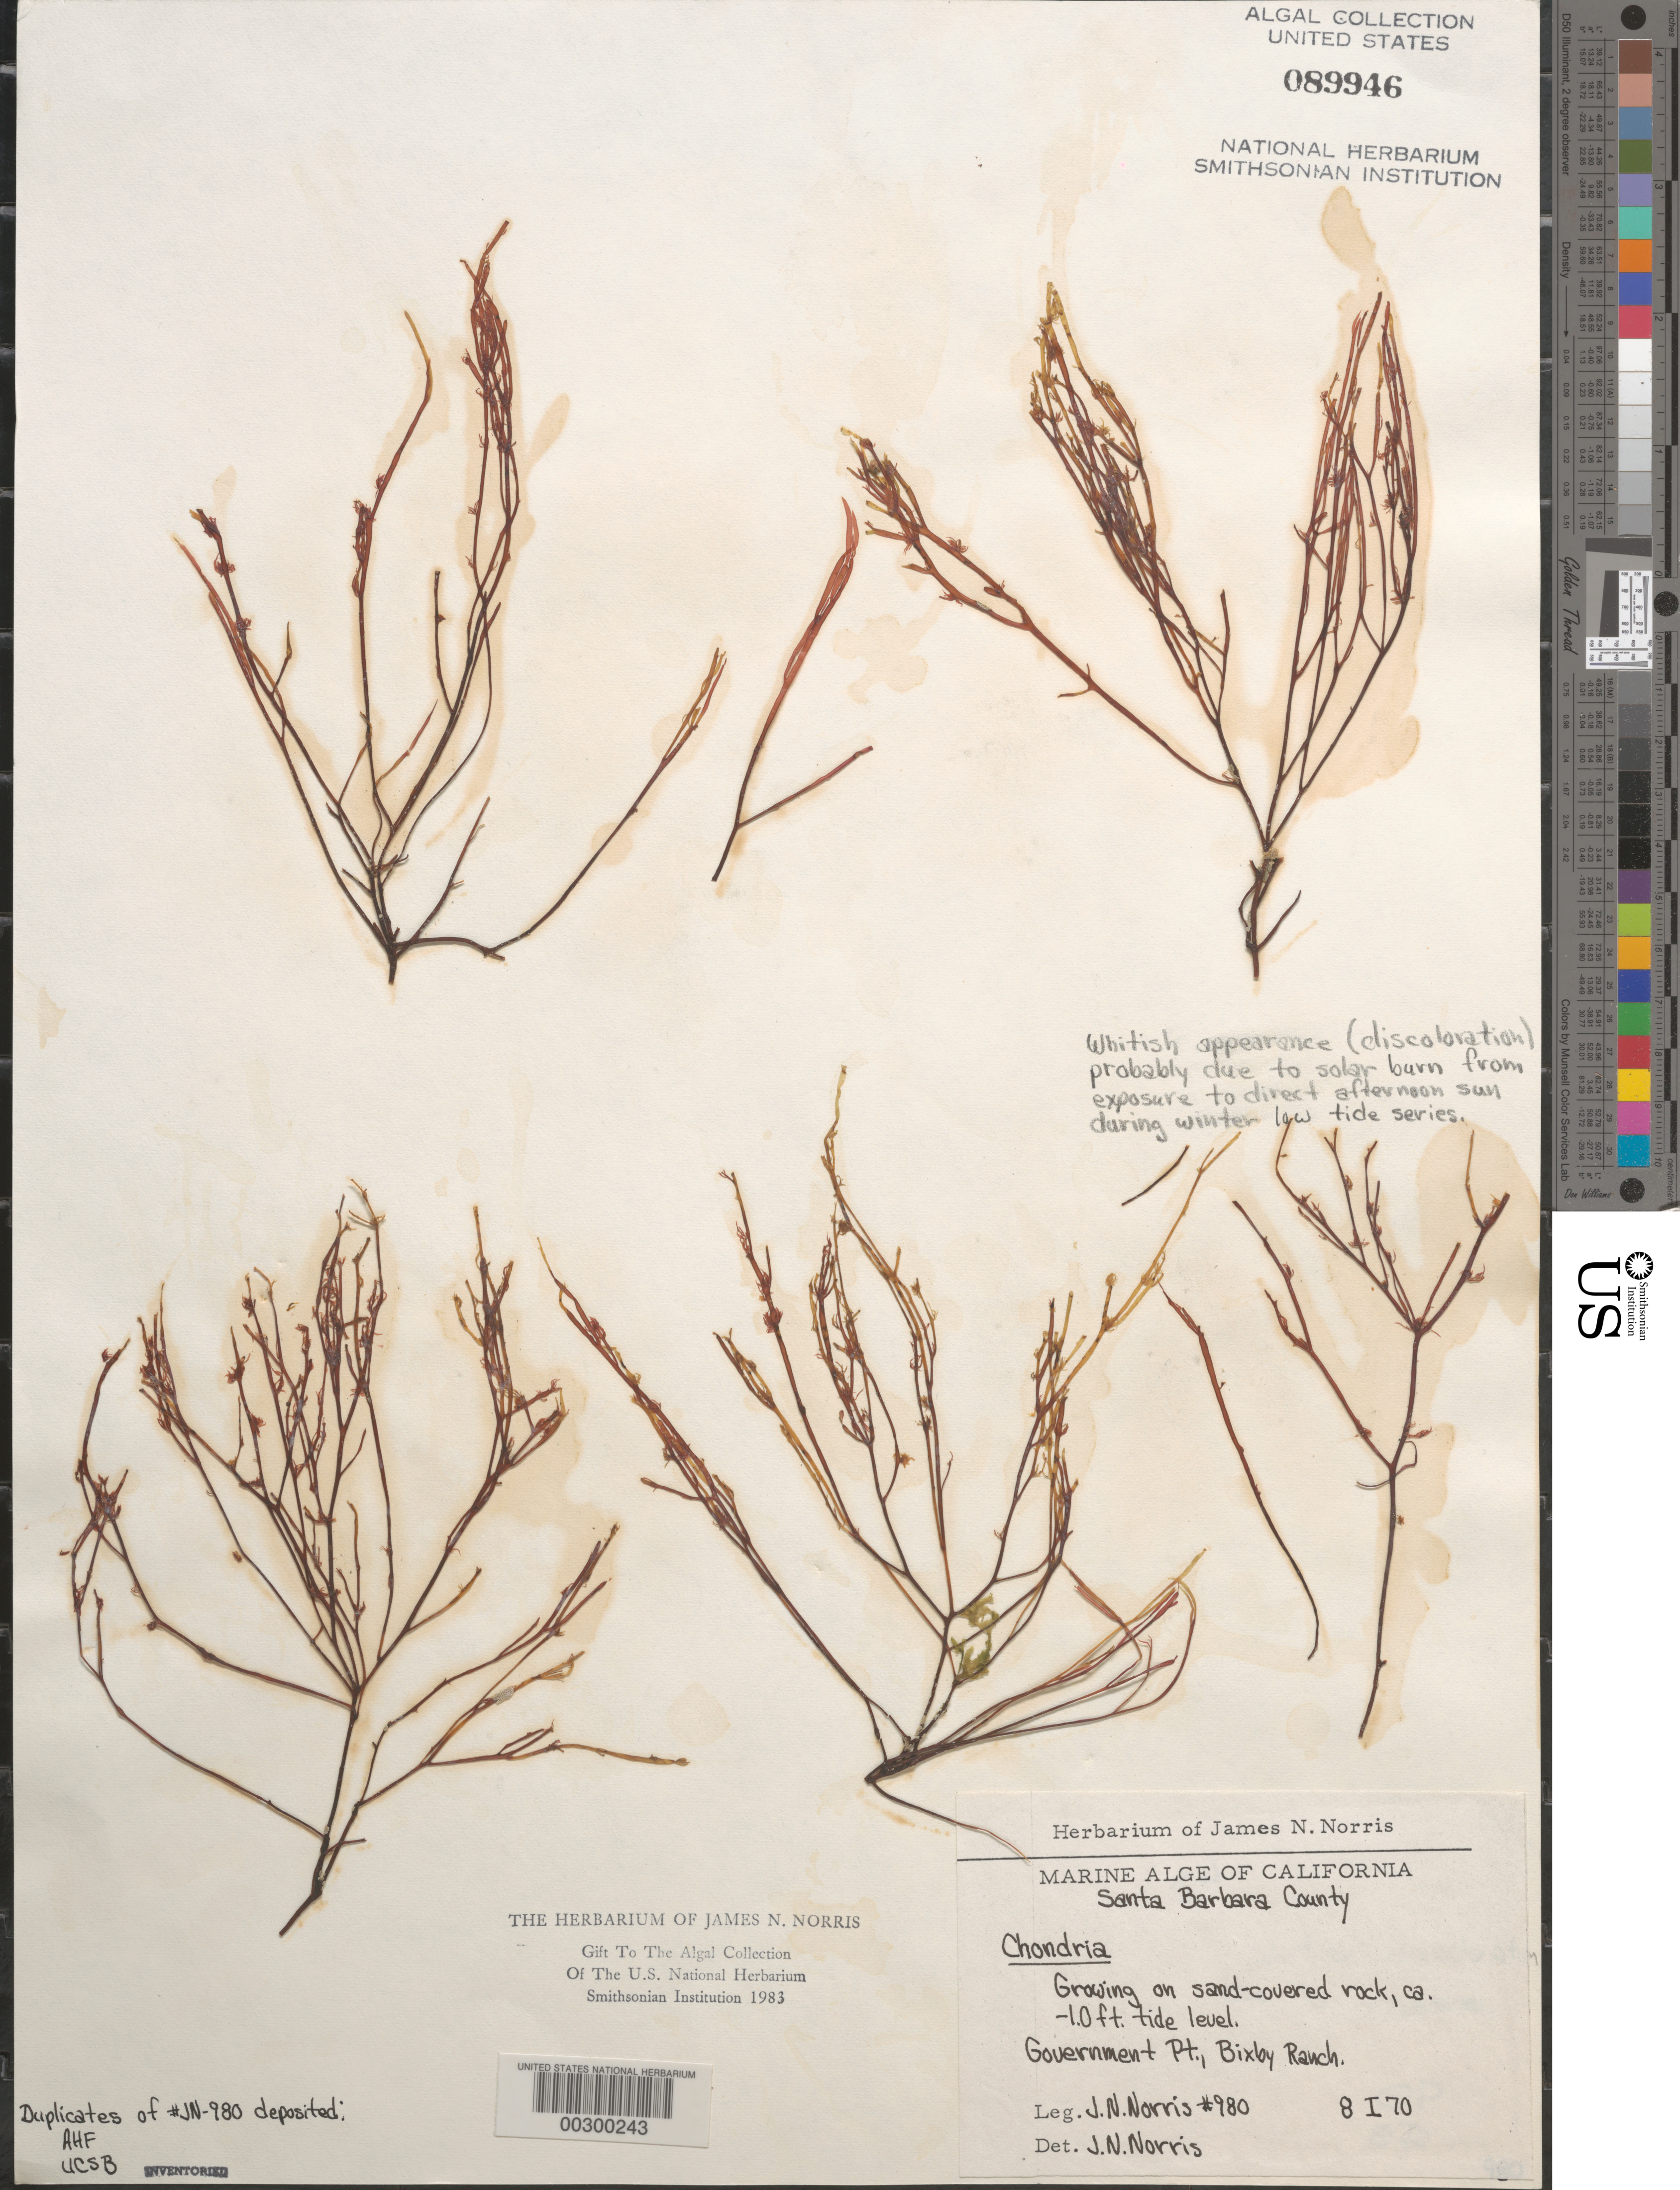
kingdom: Plantae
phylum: Rhodophyta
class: Florideophyceae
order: Ceramiales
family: Rhodomelaceae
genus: Chondria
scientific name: Chondria sp.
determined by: Norris, James N.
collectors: J. N. Norris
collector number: JN-980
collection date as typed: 08 Jan 1970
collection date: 1970-01-08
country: United States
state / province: California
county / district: Santa Barbara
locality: Government Point, Bixby Ranch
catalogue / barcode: US 89946